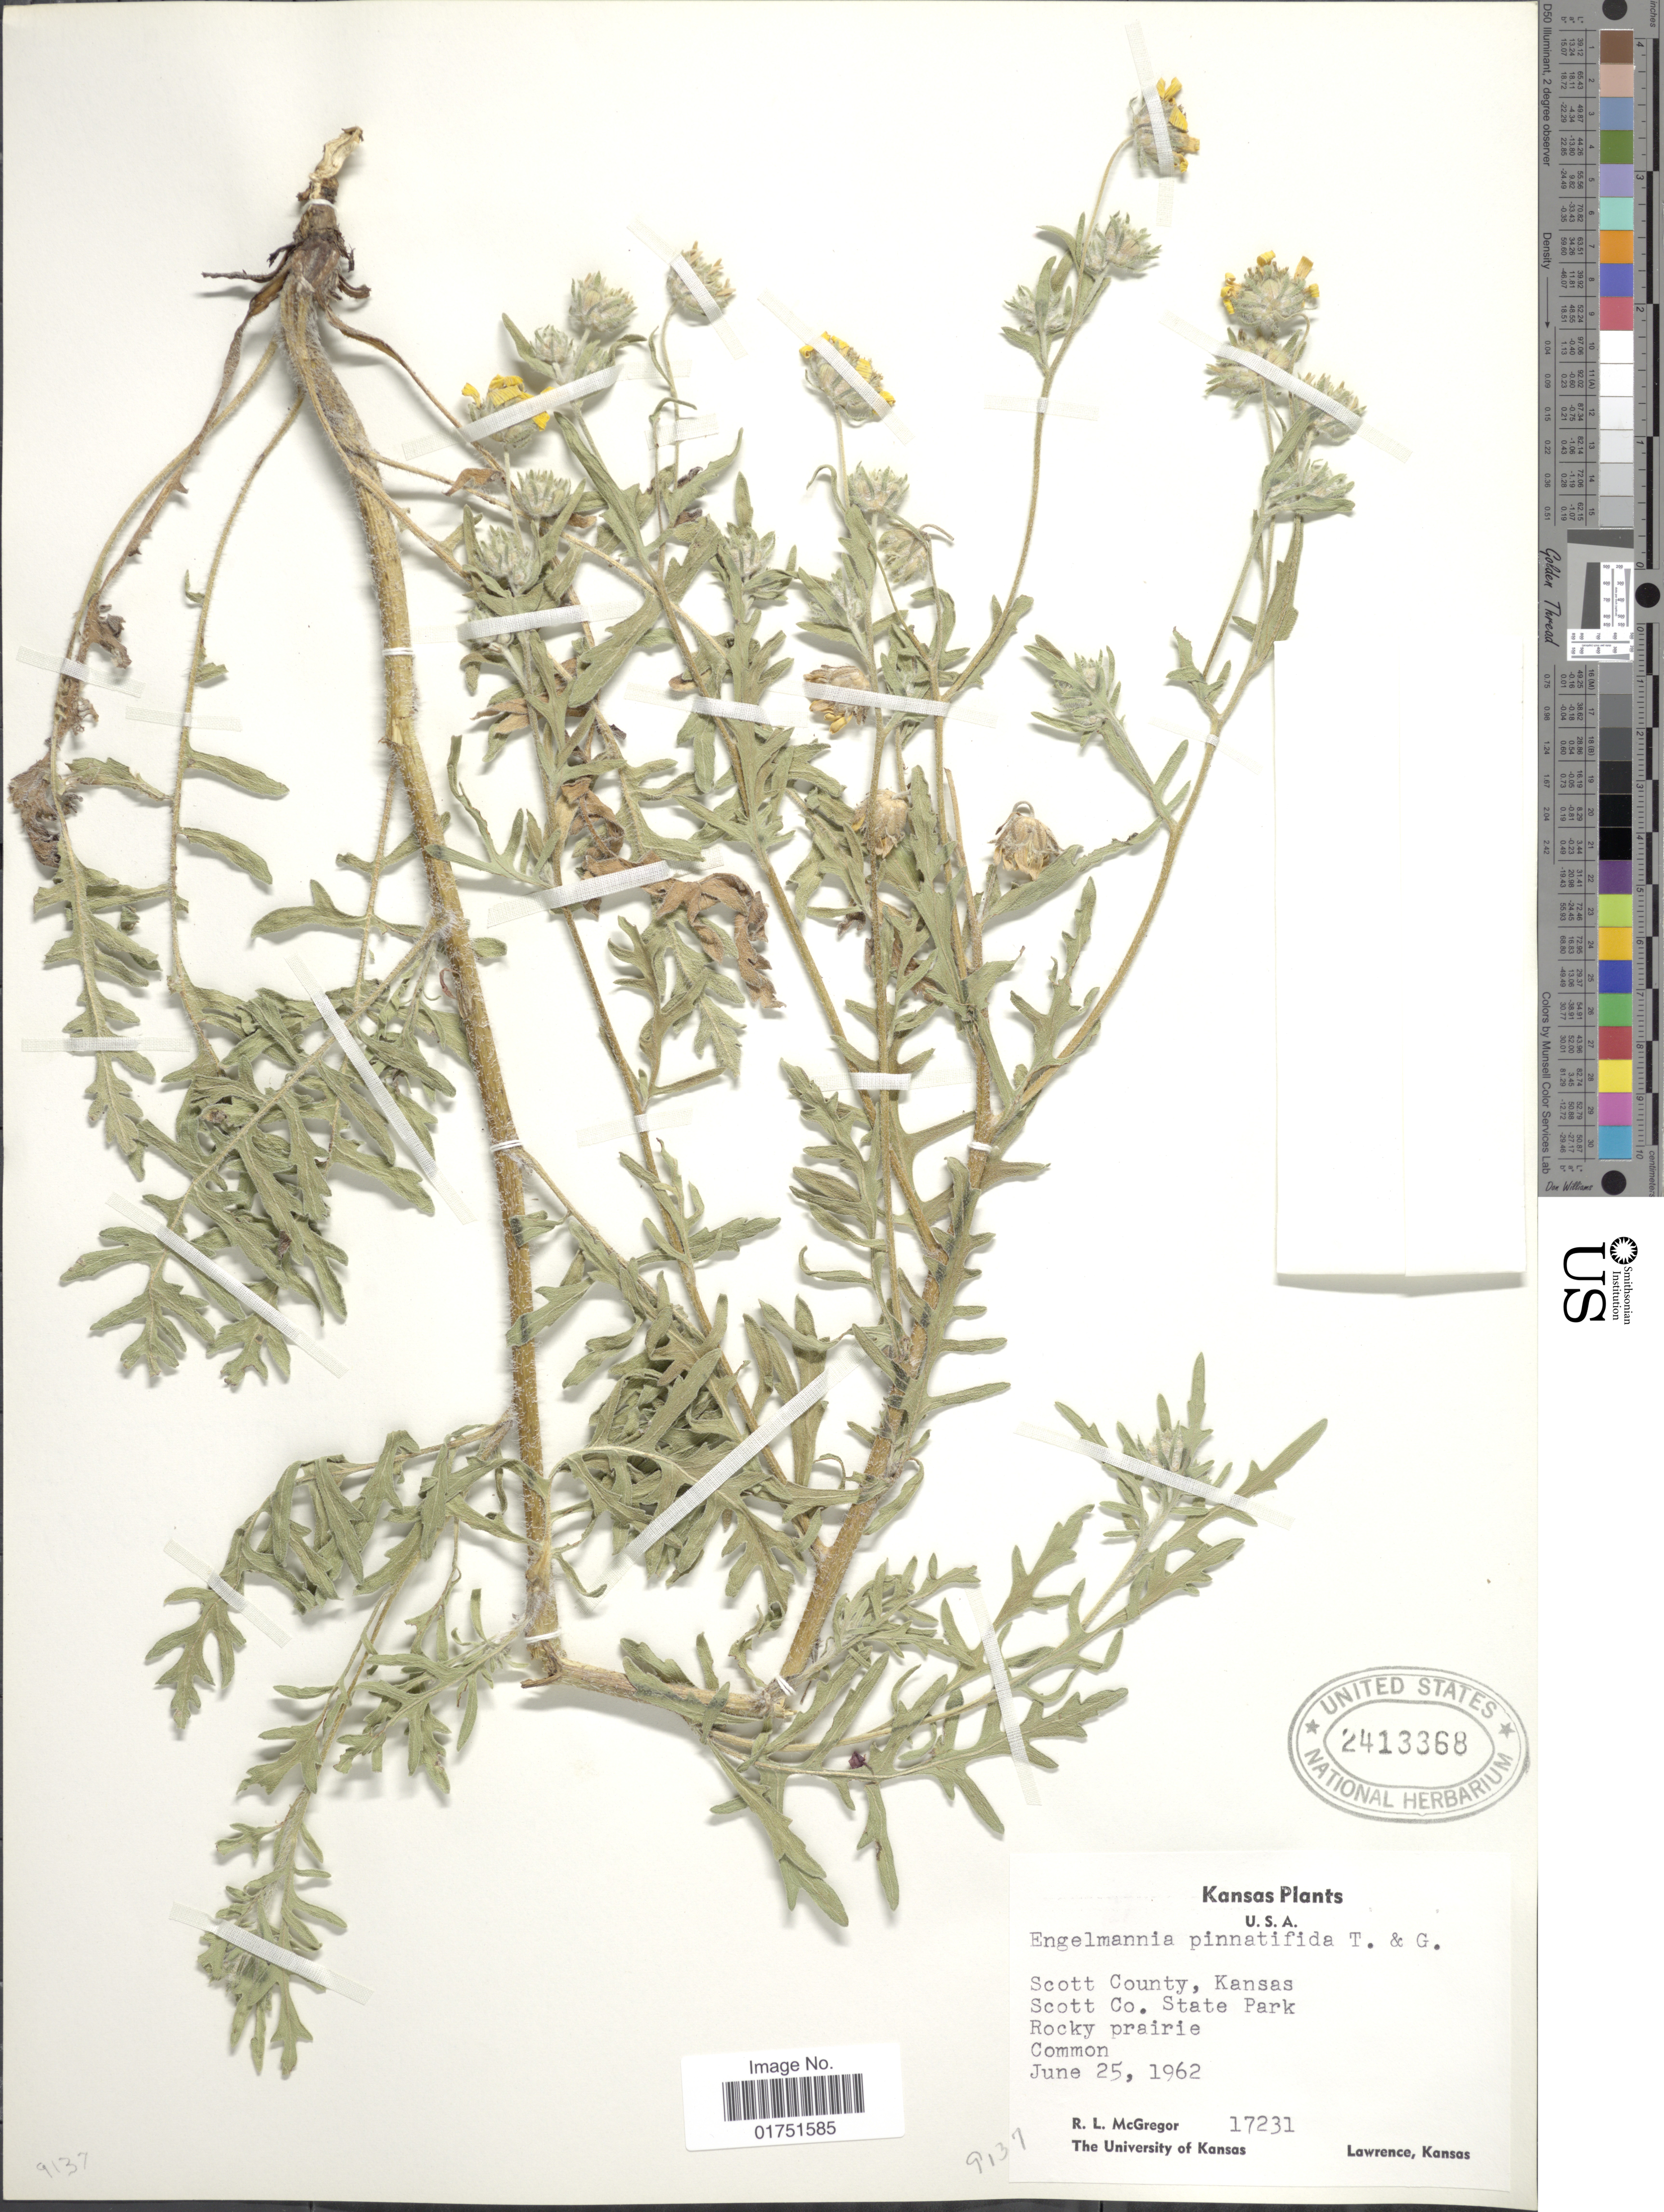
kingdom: Plantae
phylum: Tracheophyta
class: Magnoliopsida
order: Asterales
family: Asteraceae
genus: Engelmannia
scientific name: Engelmannia pinnatifida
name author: Torr. & A. Gray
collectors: R. McGregor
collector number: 17231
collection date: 1962-06-25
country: United States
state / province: Kansas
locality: Scott County, Kansas. Scott Co. State Park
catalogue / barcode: US 2413368